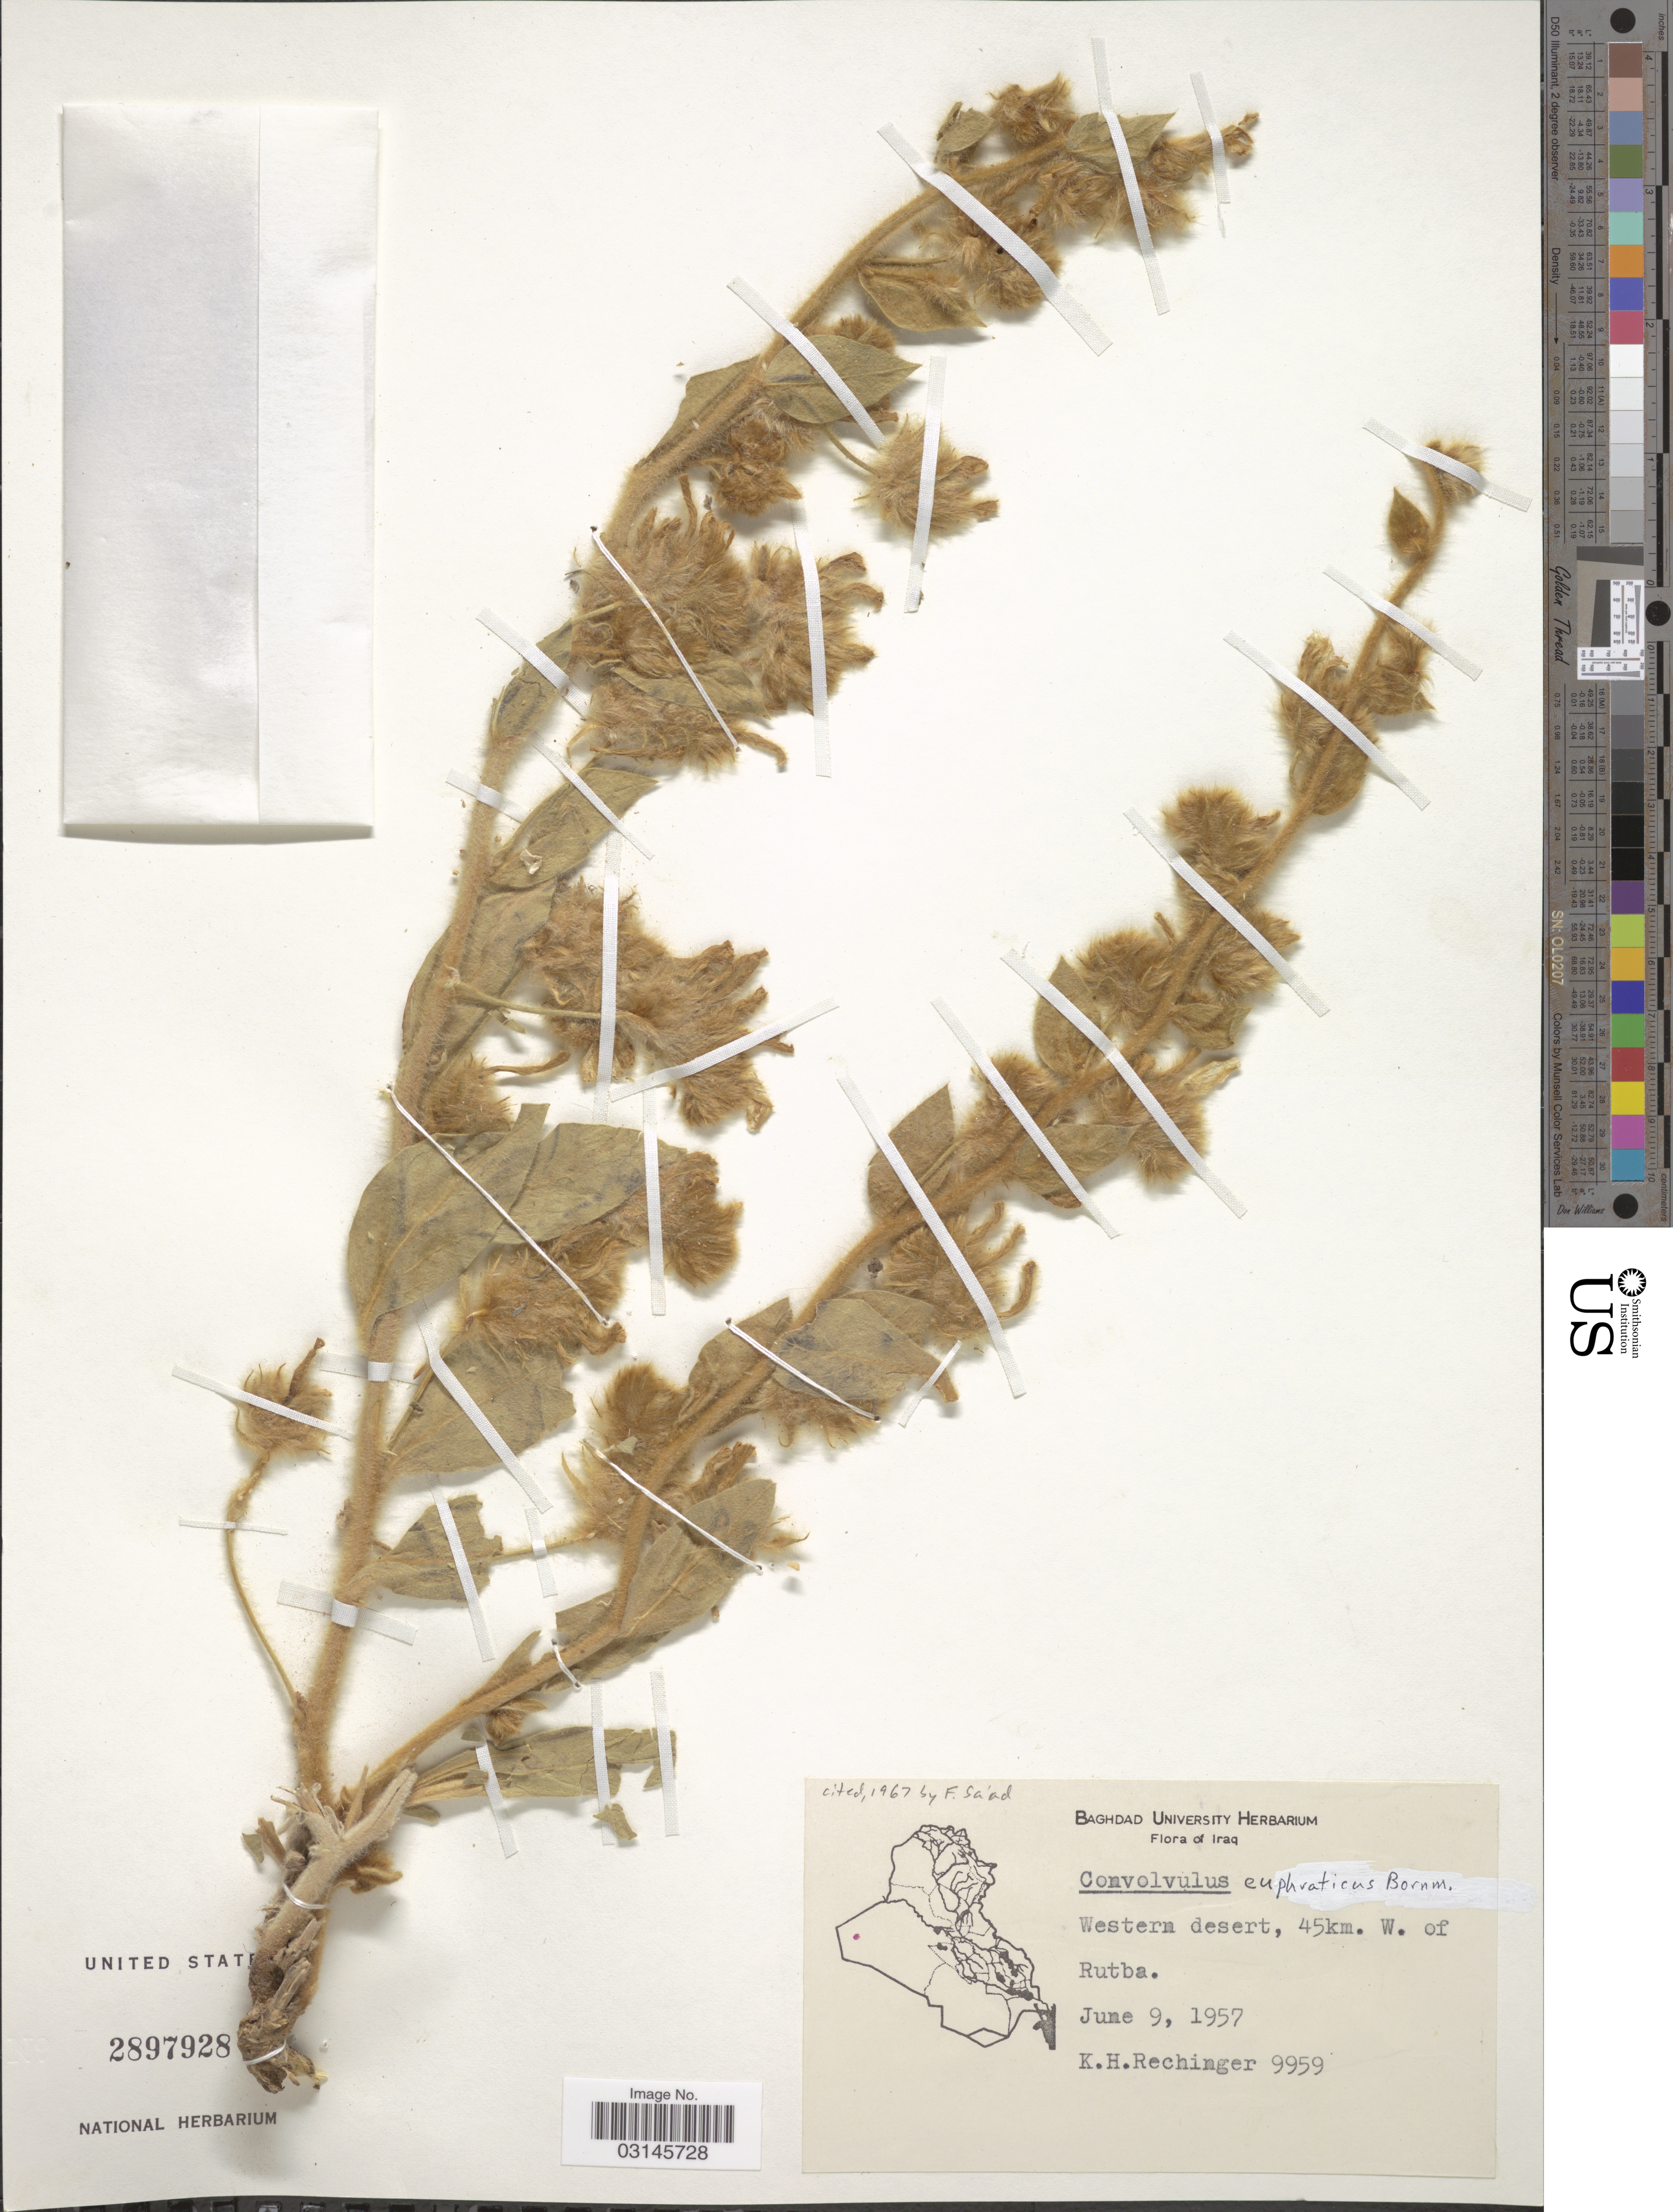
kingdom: Plantae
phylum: Tracheophyta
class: Magnoliopsida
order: Solanales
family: Convolvulaceae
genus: Convolvulus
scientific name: Convolvulus euphraticus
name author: Bornm.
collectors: K. H. Rechinger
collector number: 9959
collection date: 1957-06-09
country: Iraq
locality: Western desert, 45 km. W. of Rutba.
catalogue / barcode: US 2897928